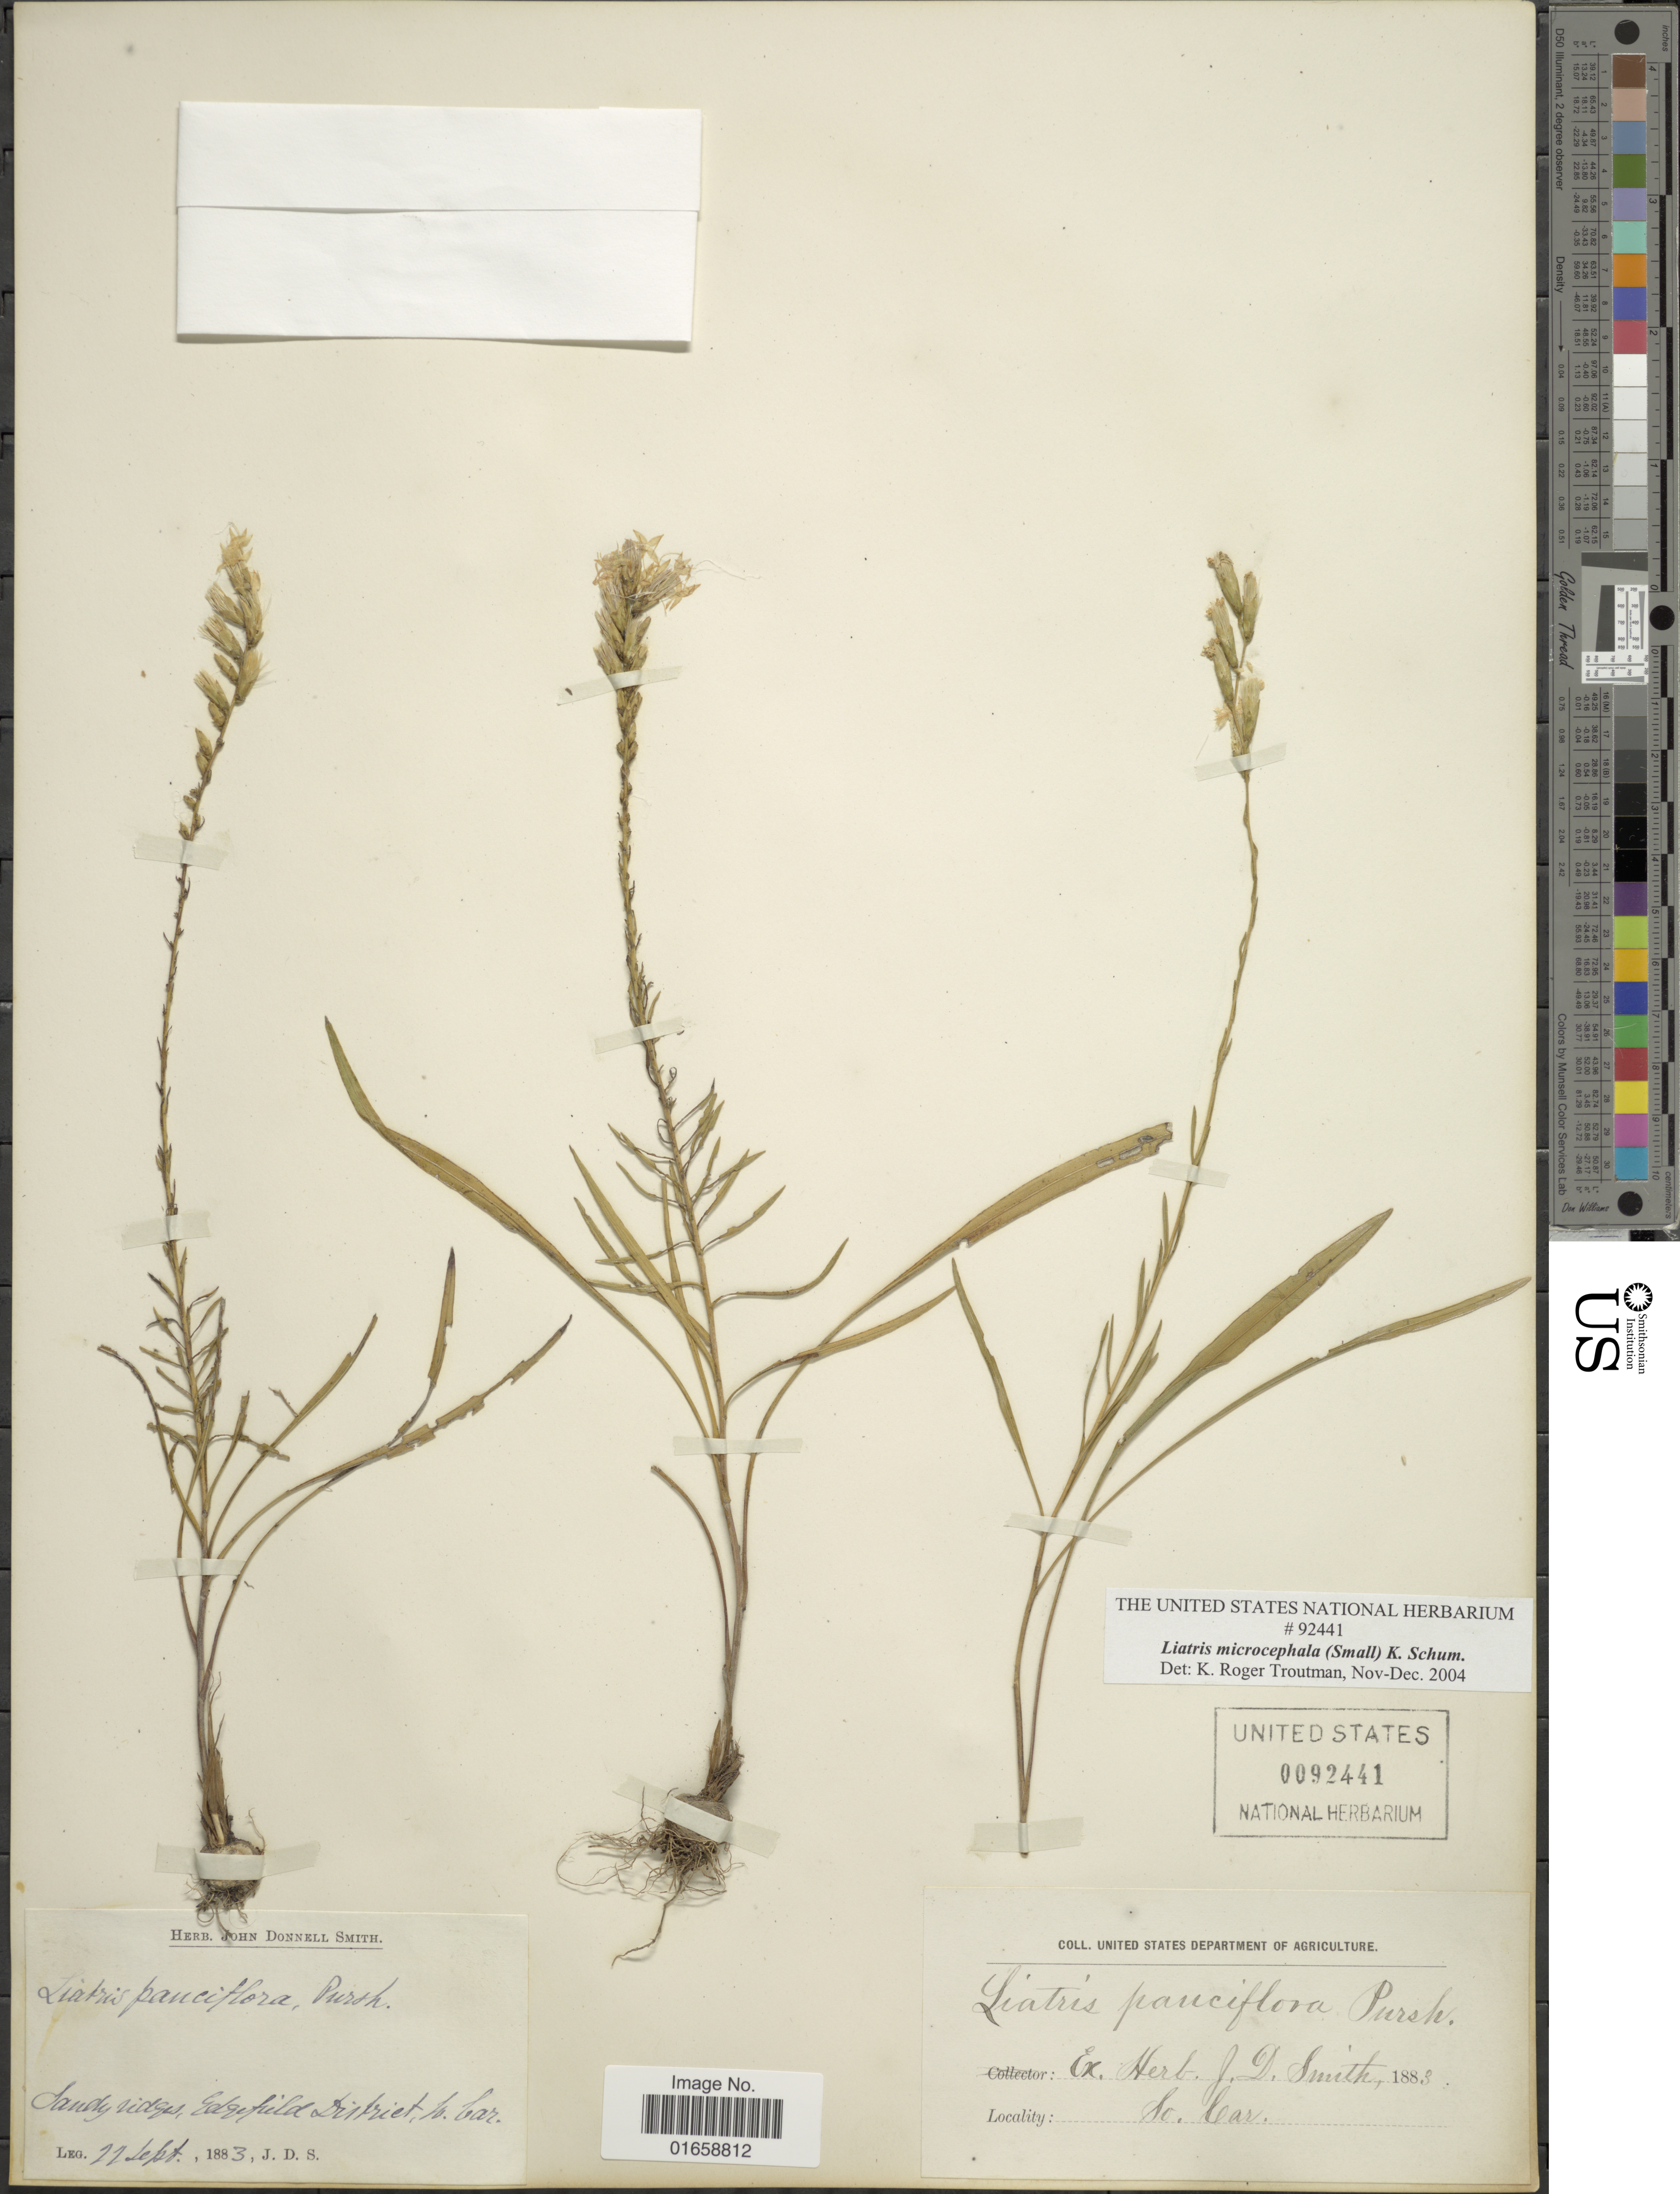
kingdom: Plantae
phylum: Tracheophyta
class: Magnoliopsida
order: Asterales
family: Asteraceae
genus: Liatris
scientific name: Liatris microcephala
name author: (Small) K. Schum.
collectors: J. Donnell Smith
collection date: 1883-09-22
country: United States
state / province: South Carolina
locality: Sandy ridges Edge field, District., So. Car.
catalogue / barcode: US 92441